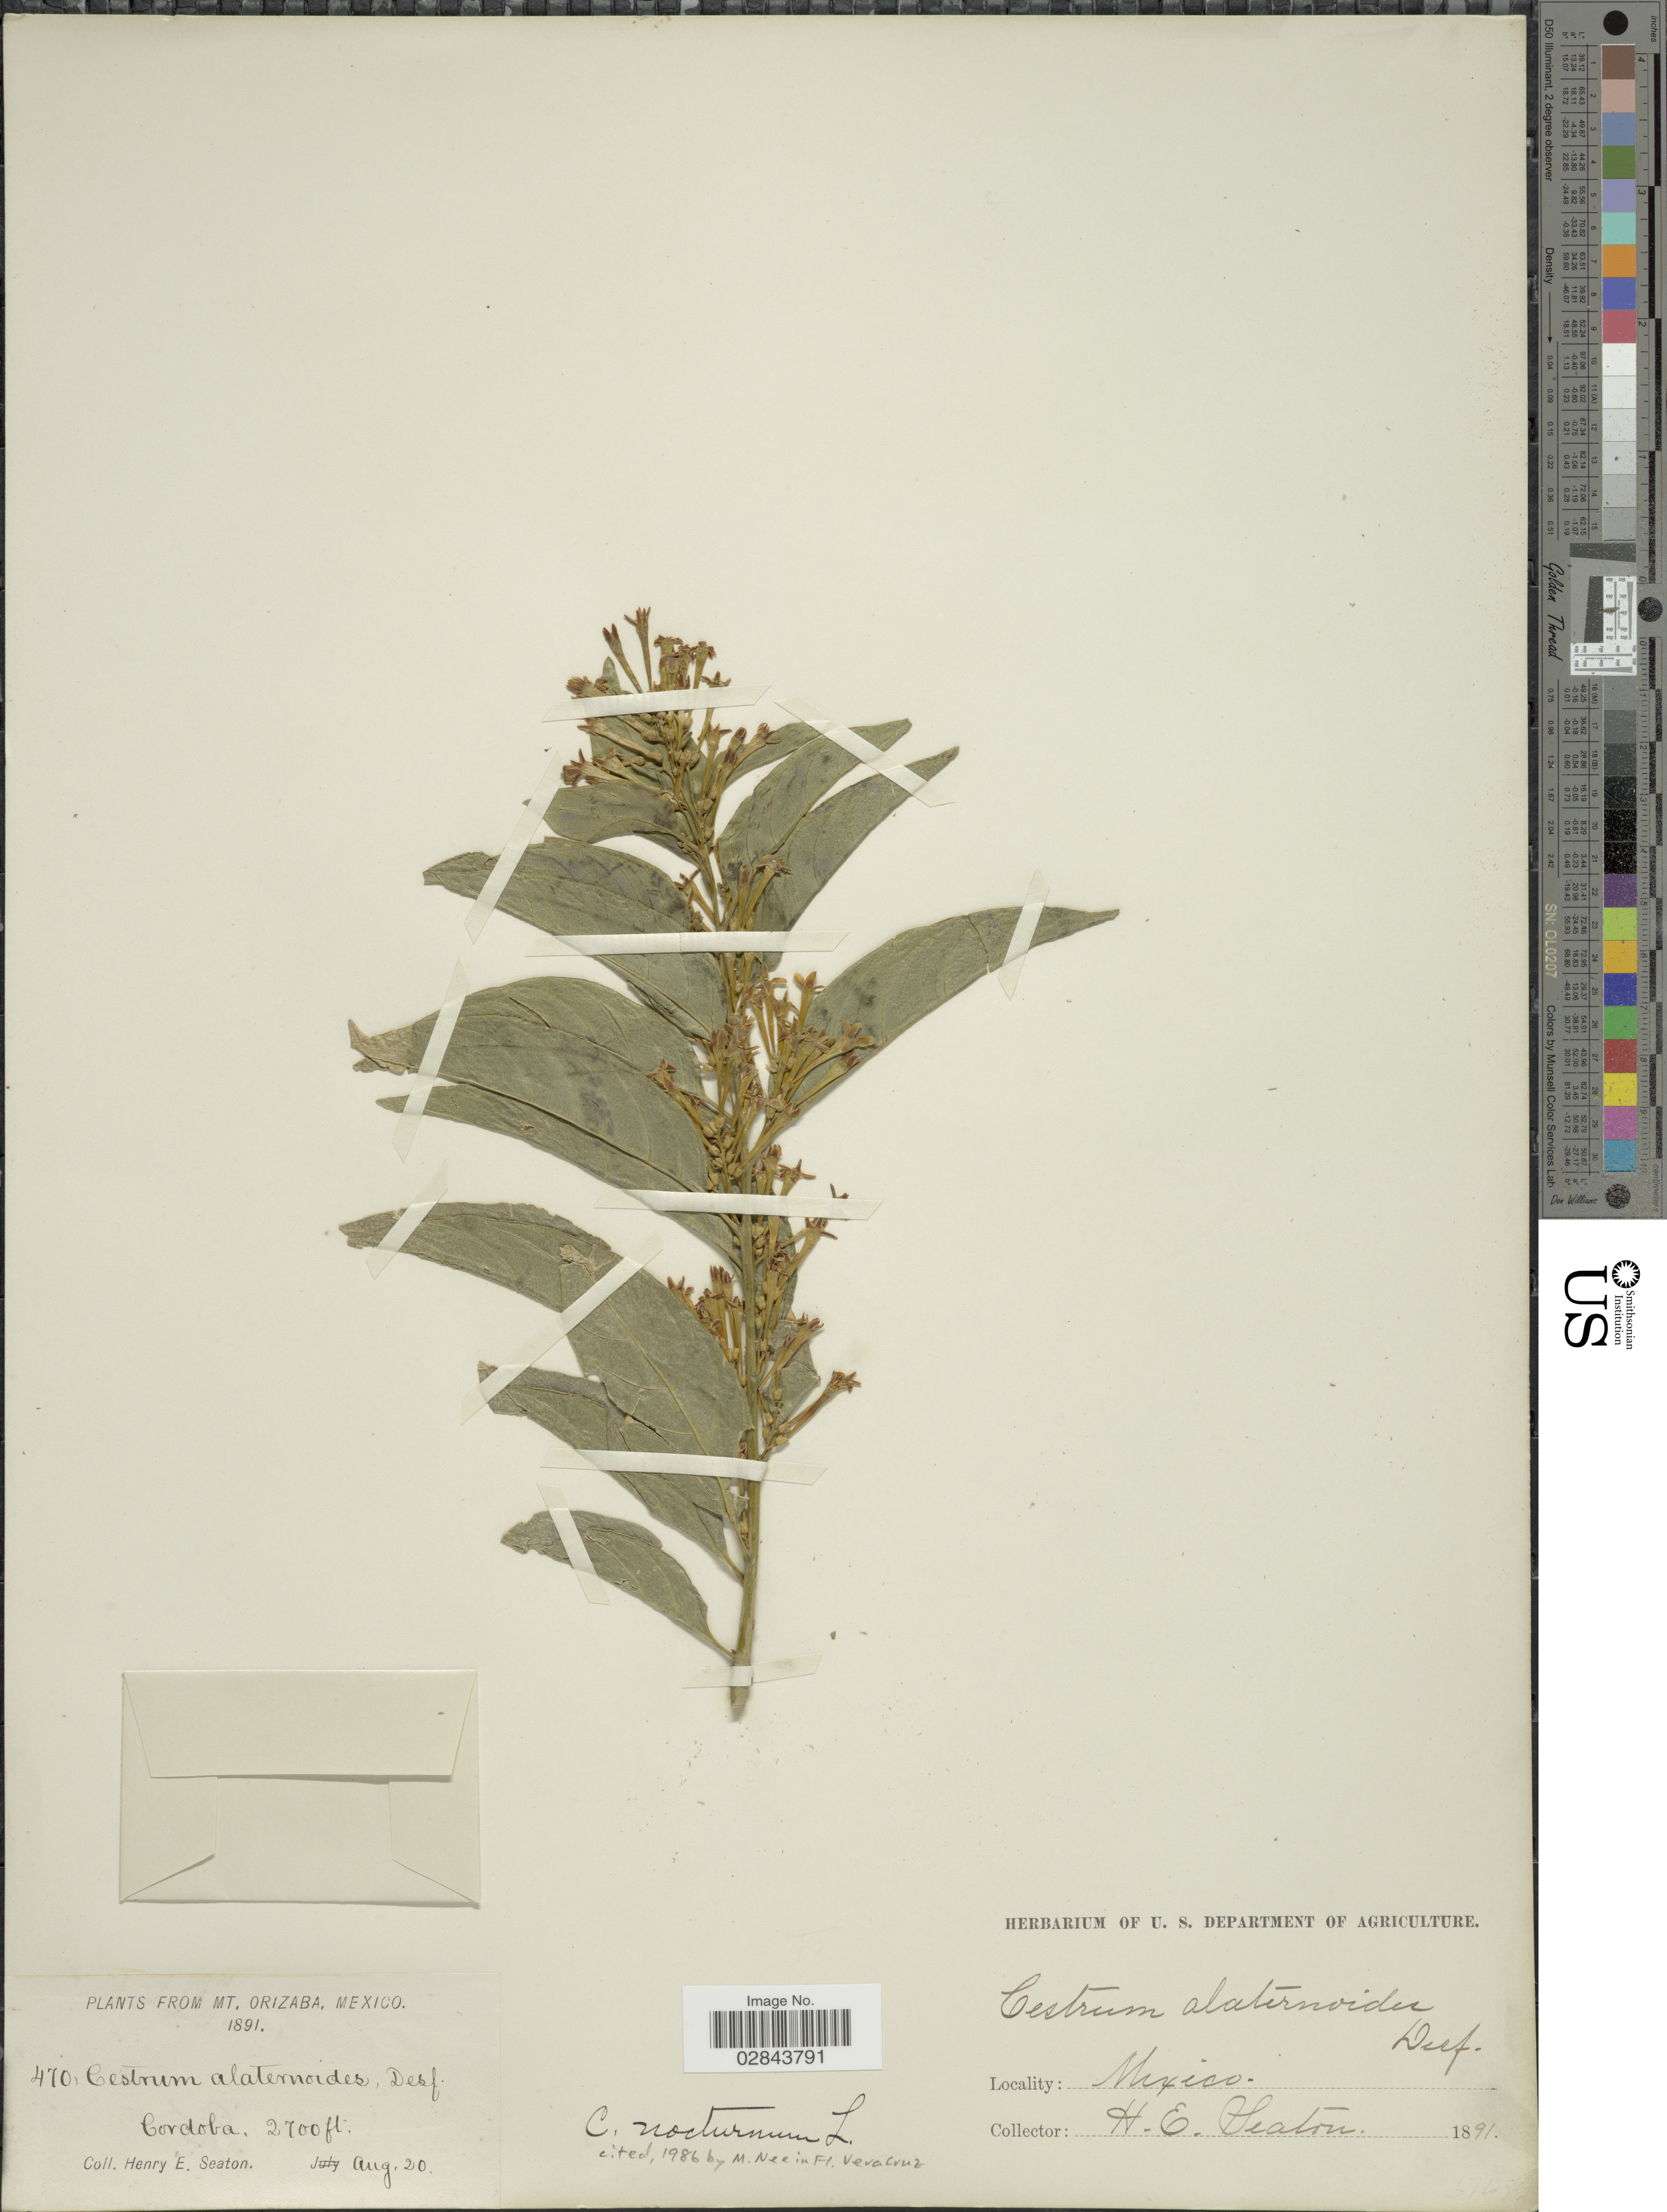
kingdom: Plantae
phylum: Tracheophyta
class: Magnoliopsida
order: Solanales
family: Solanaceae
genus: Cestrum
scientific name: Cestrum nocturnum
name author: L.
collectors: H. E. Seaton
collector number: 470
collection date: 1891-08-20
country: Mexico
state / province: Veracruz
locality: Mt. Orizaba, Cordoba.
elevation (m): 823